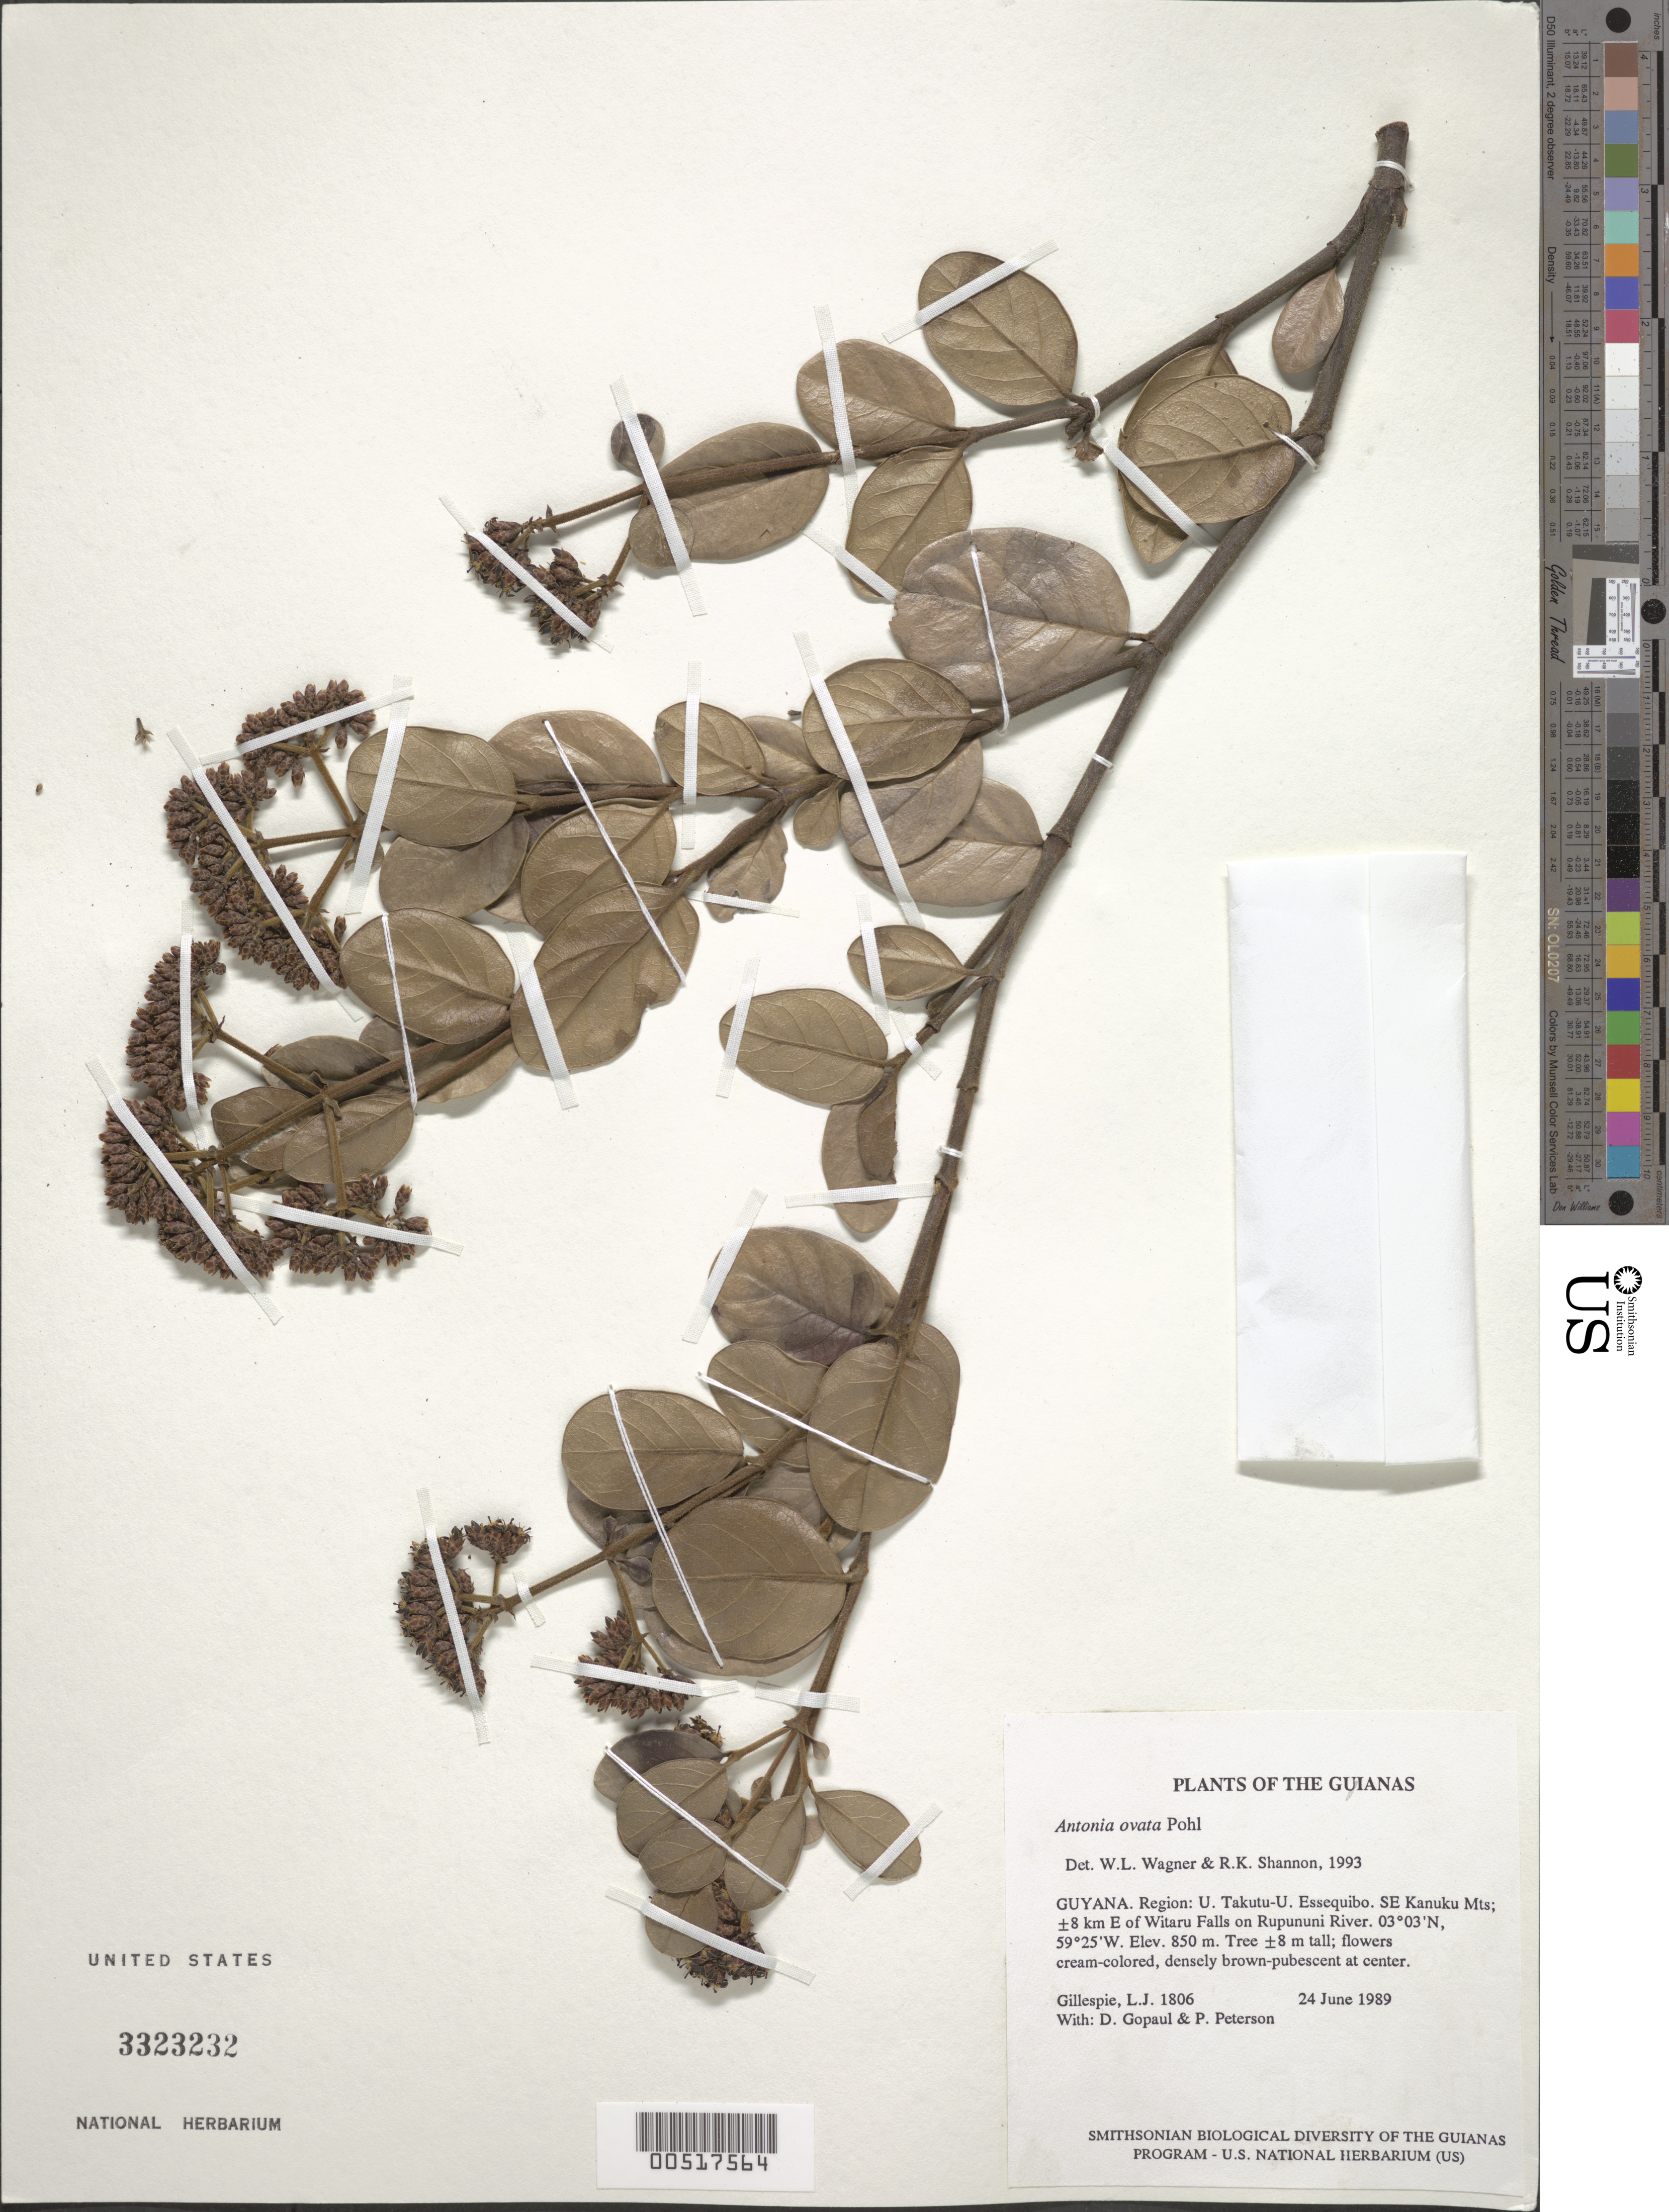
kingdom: Plantae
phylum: Tracheophyta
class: Magnoliopsida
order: Gentianales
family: Loganiaceae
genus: Antonia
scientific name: Antonia ovata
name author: Pohl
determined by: Shannon, R. K.; Wagner, W. L.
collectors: L. J. Gillespie, D. Gopaul & P. M. Peterson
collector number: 1806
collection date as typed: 24 June 1989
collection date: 1989-06-24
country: Guyana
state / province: U. Takutu-U. Essequibo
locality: SE Kanuku Mts; ±8 km E of Witaru Falls on Rupununi River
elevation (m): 250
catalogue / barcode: US 3323232